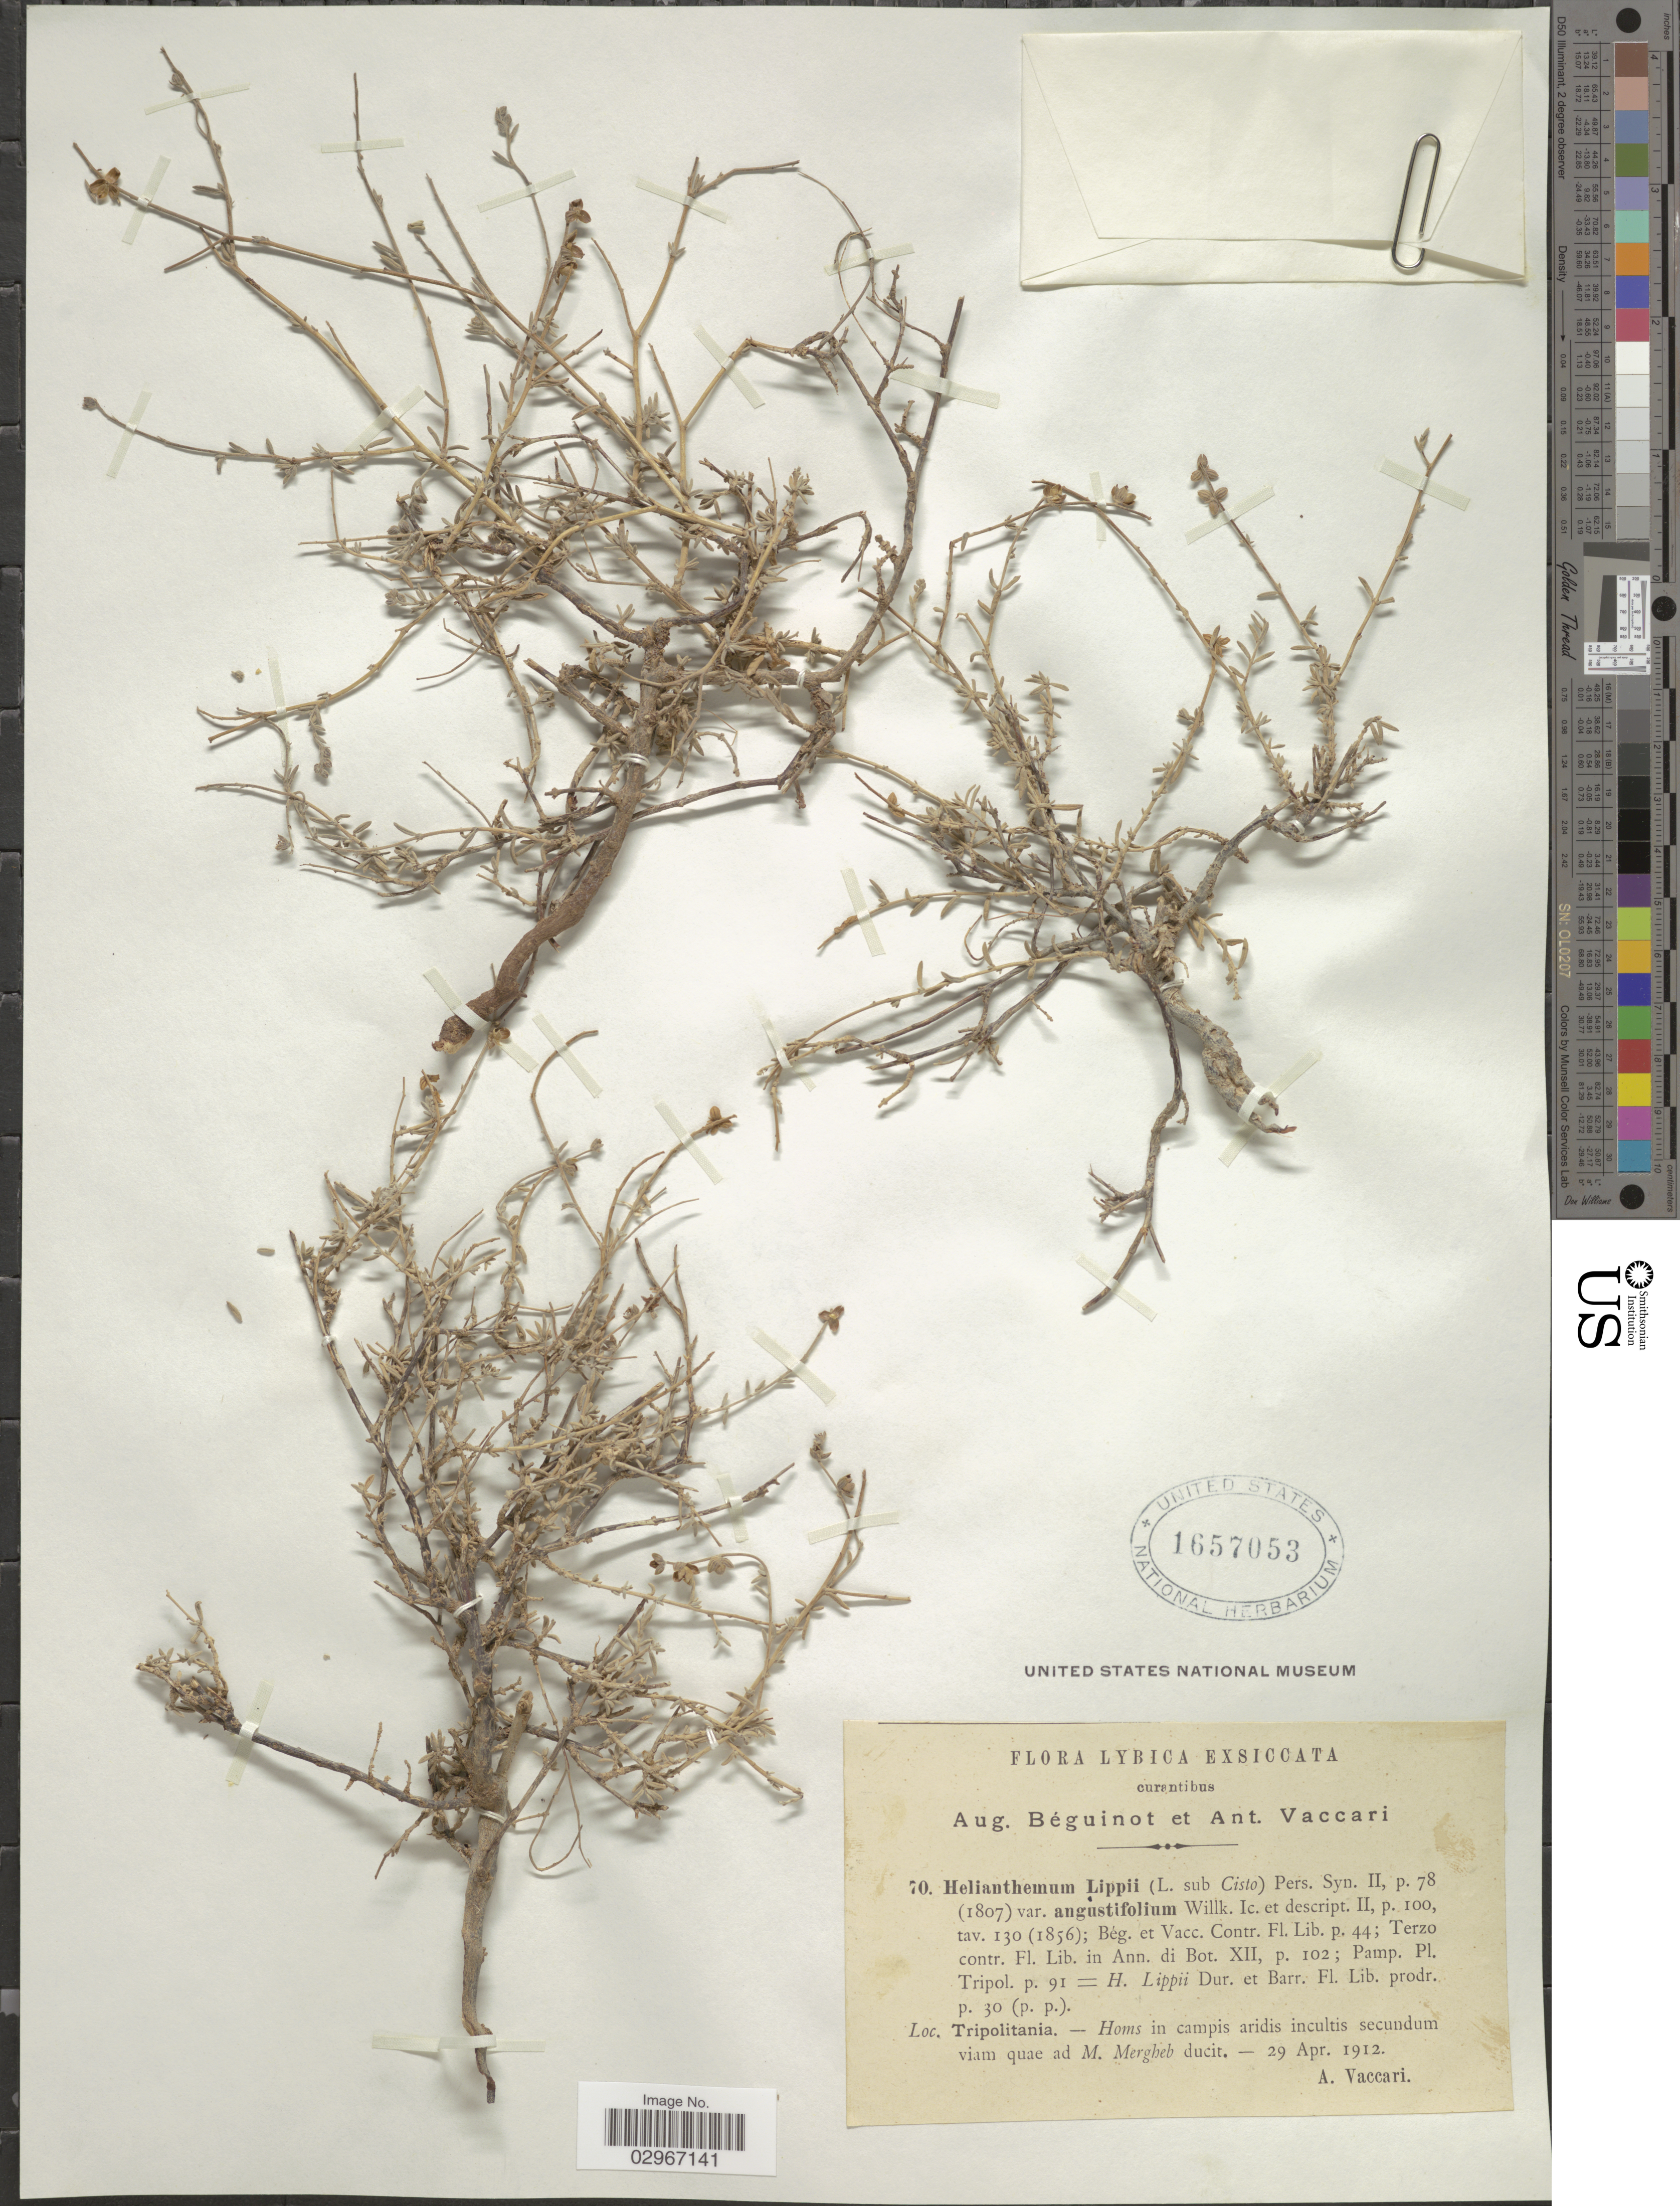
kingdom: Plantae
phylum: Tracheophyta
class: Magnoliopsida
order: Malvales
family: Cistaceae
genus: Helianthemum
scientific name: Helianthemum lippii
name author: (L.) Dum. Cours.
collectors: A. Vaccari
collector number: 70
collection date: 1912-04-29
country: Libya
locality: Lybica. Tripolitania. Homs in campis aridis incultis secundum viam quae ad M. Mergheb ducit.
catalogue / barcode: US 1657053